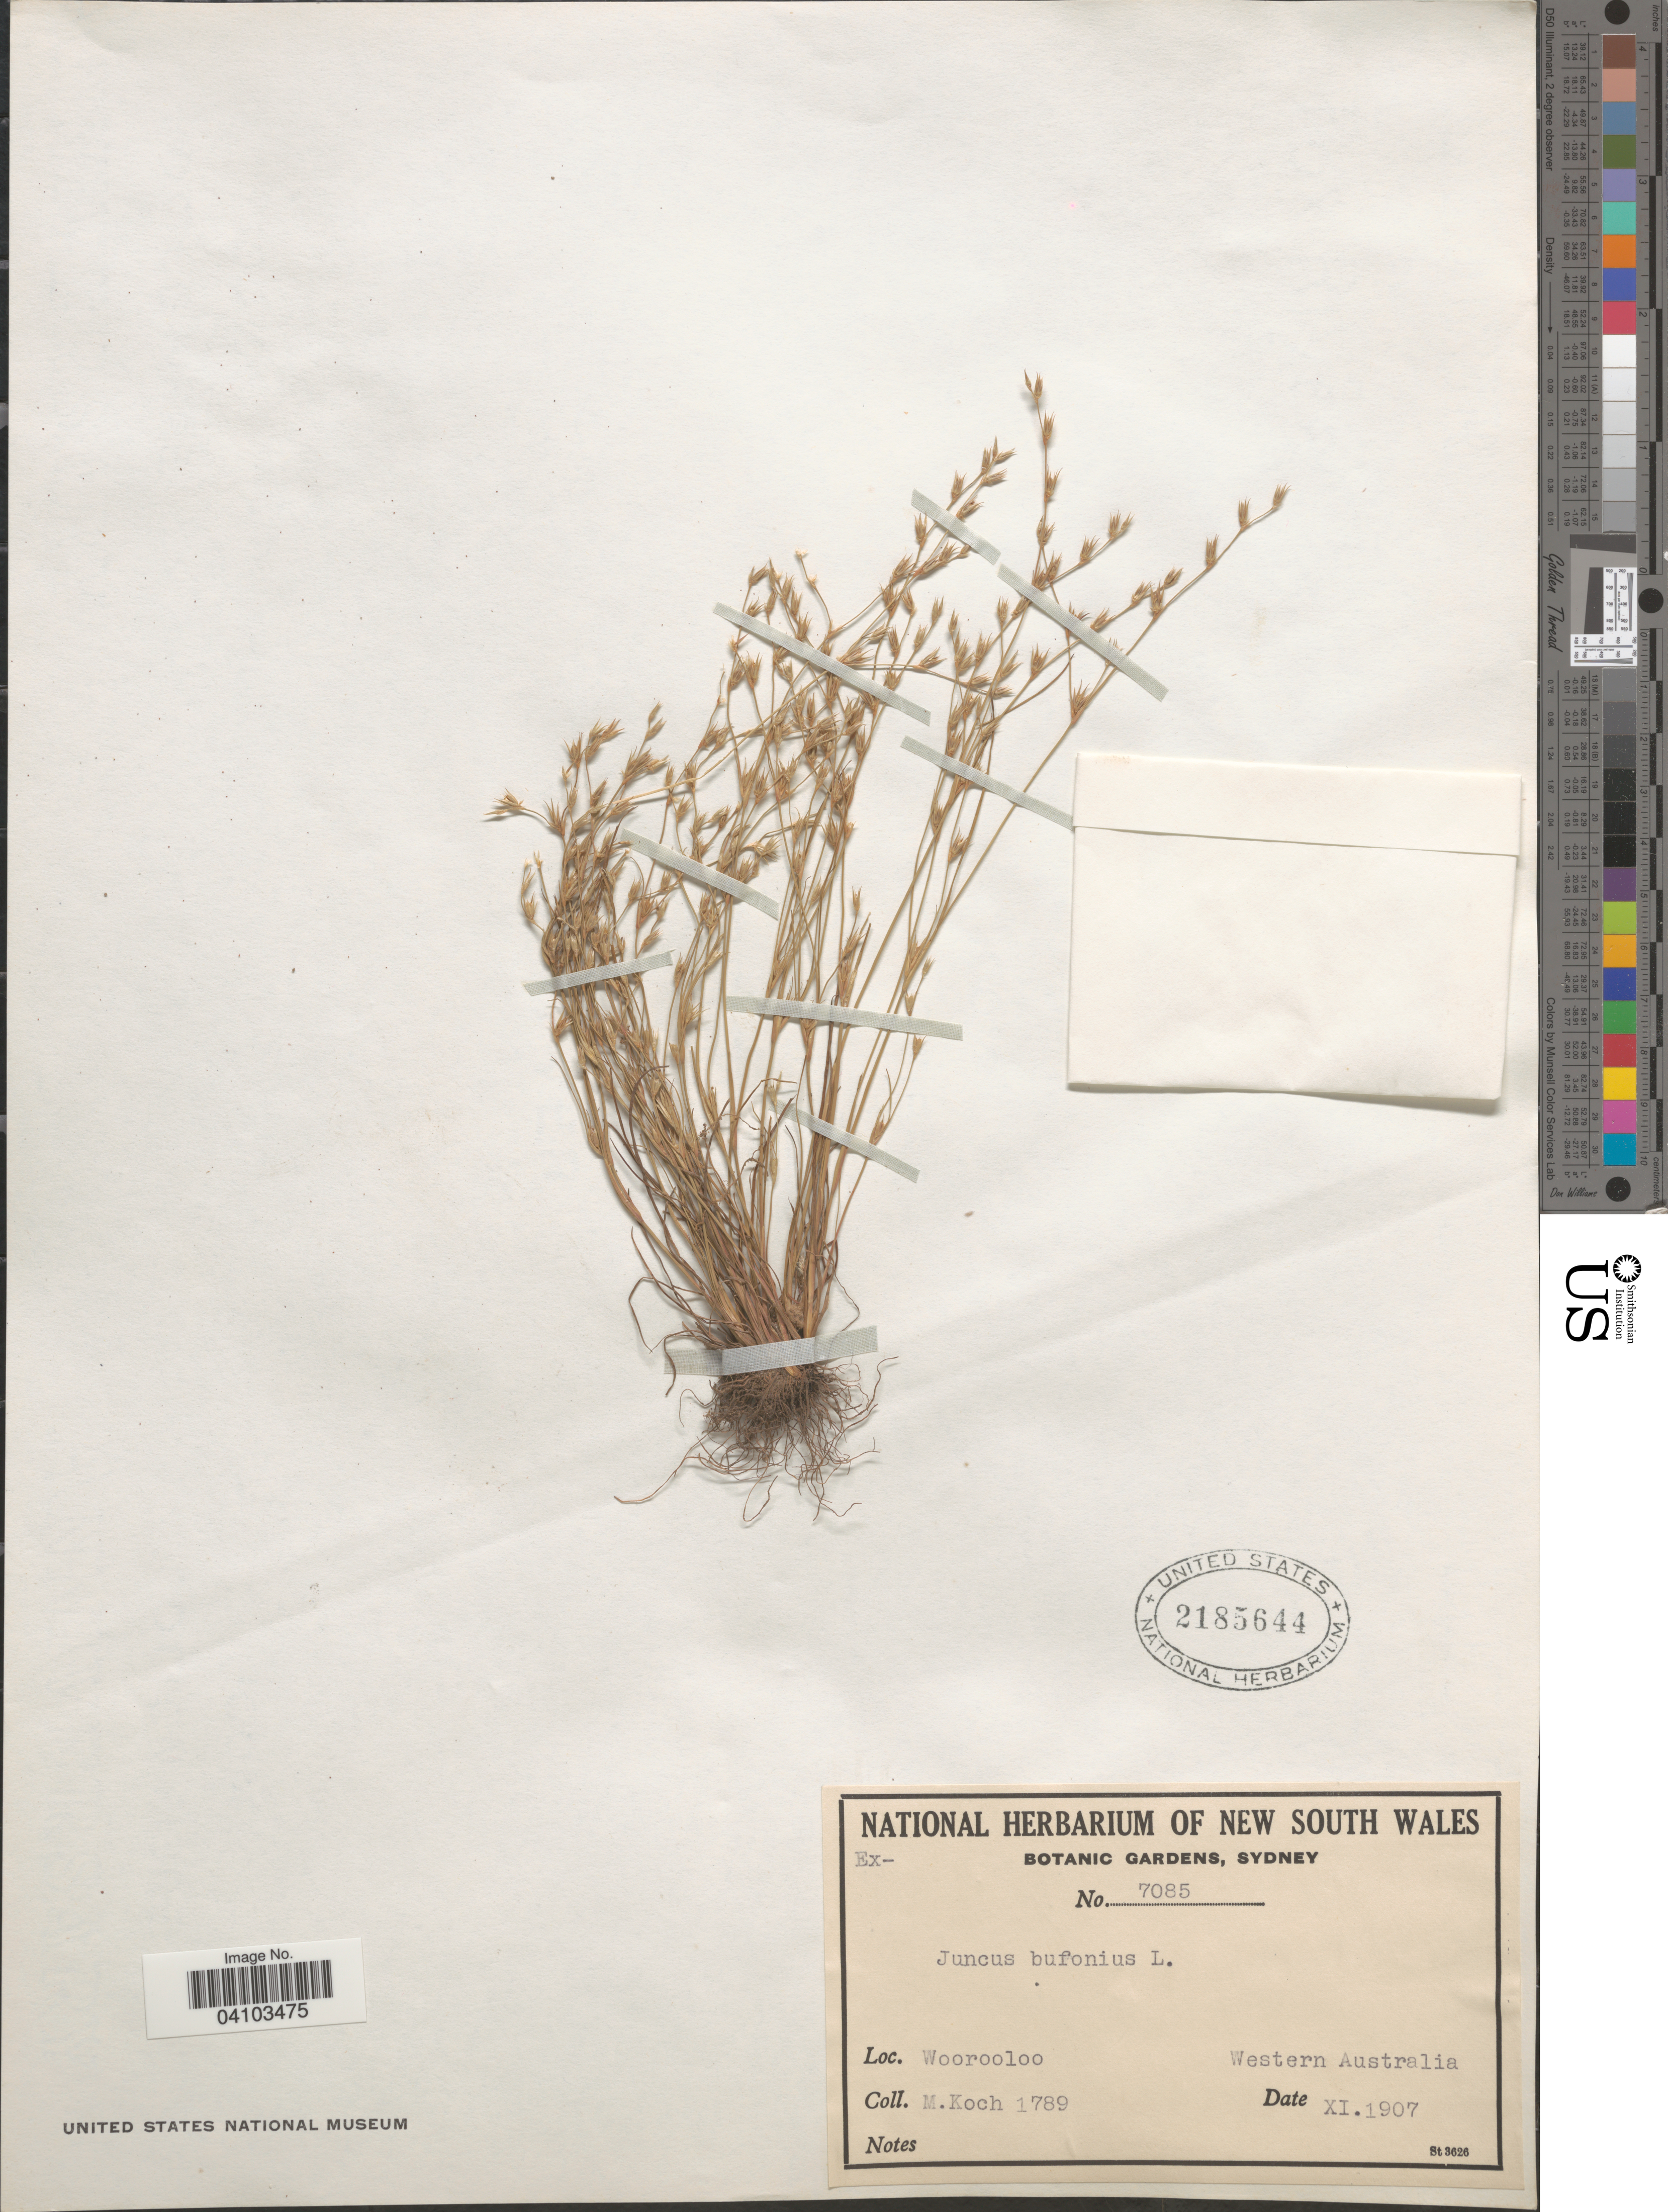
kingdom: Plantae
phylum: Tracheophyta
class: Liliopsida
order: Poales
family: Juncaceae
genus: Juncus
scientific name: Juncus bufonius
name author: L.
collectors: M. Koch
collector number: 1789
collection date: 1907-11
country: Australia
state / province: Western Australia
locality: Woorooloo.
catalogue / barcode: US 2185644